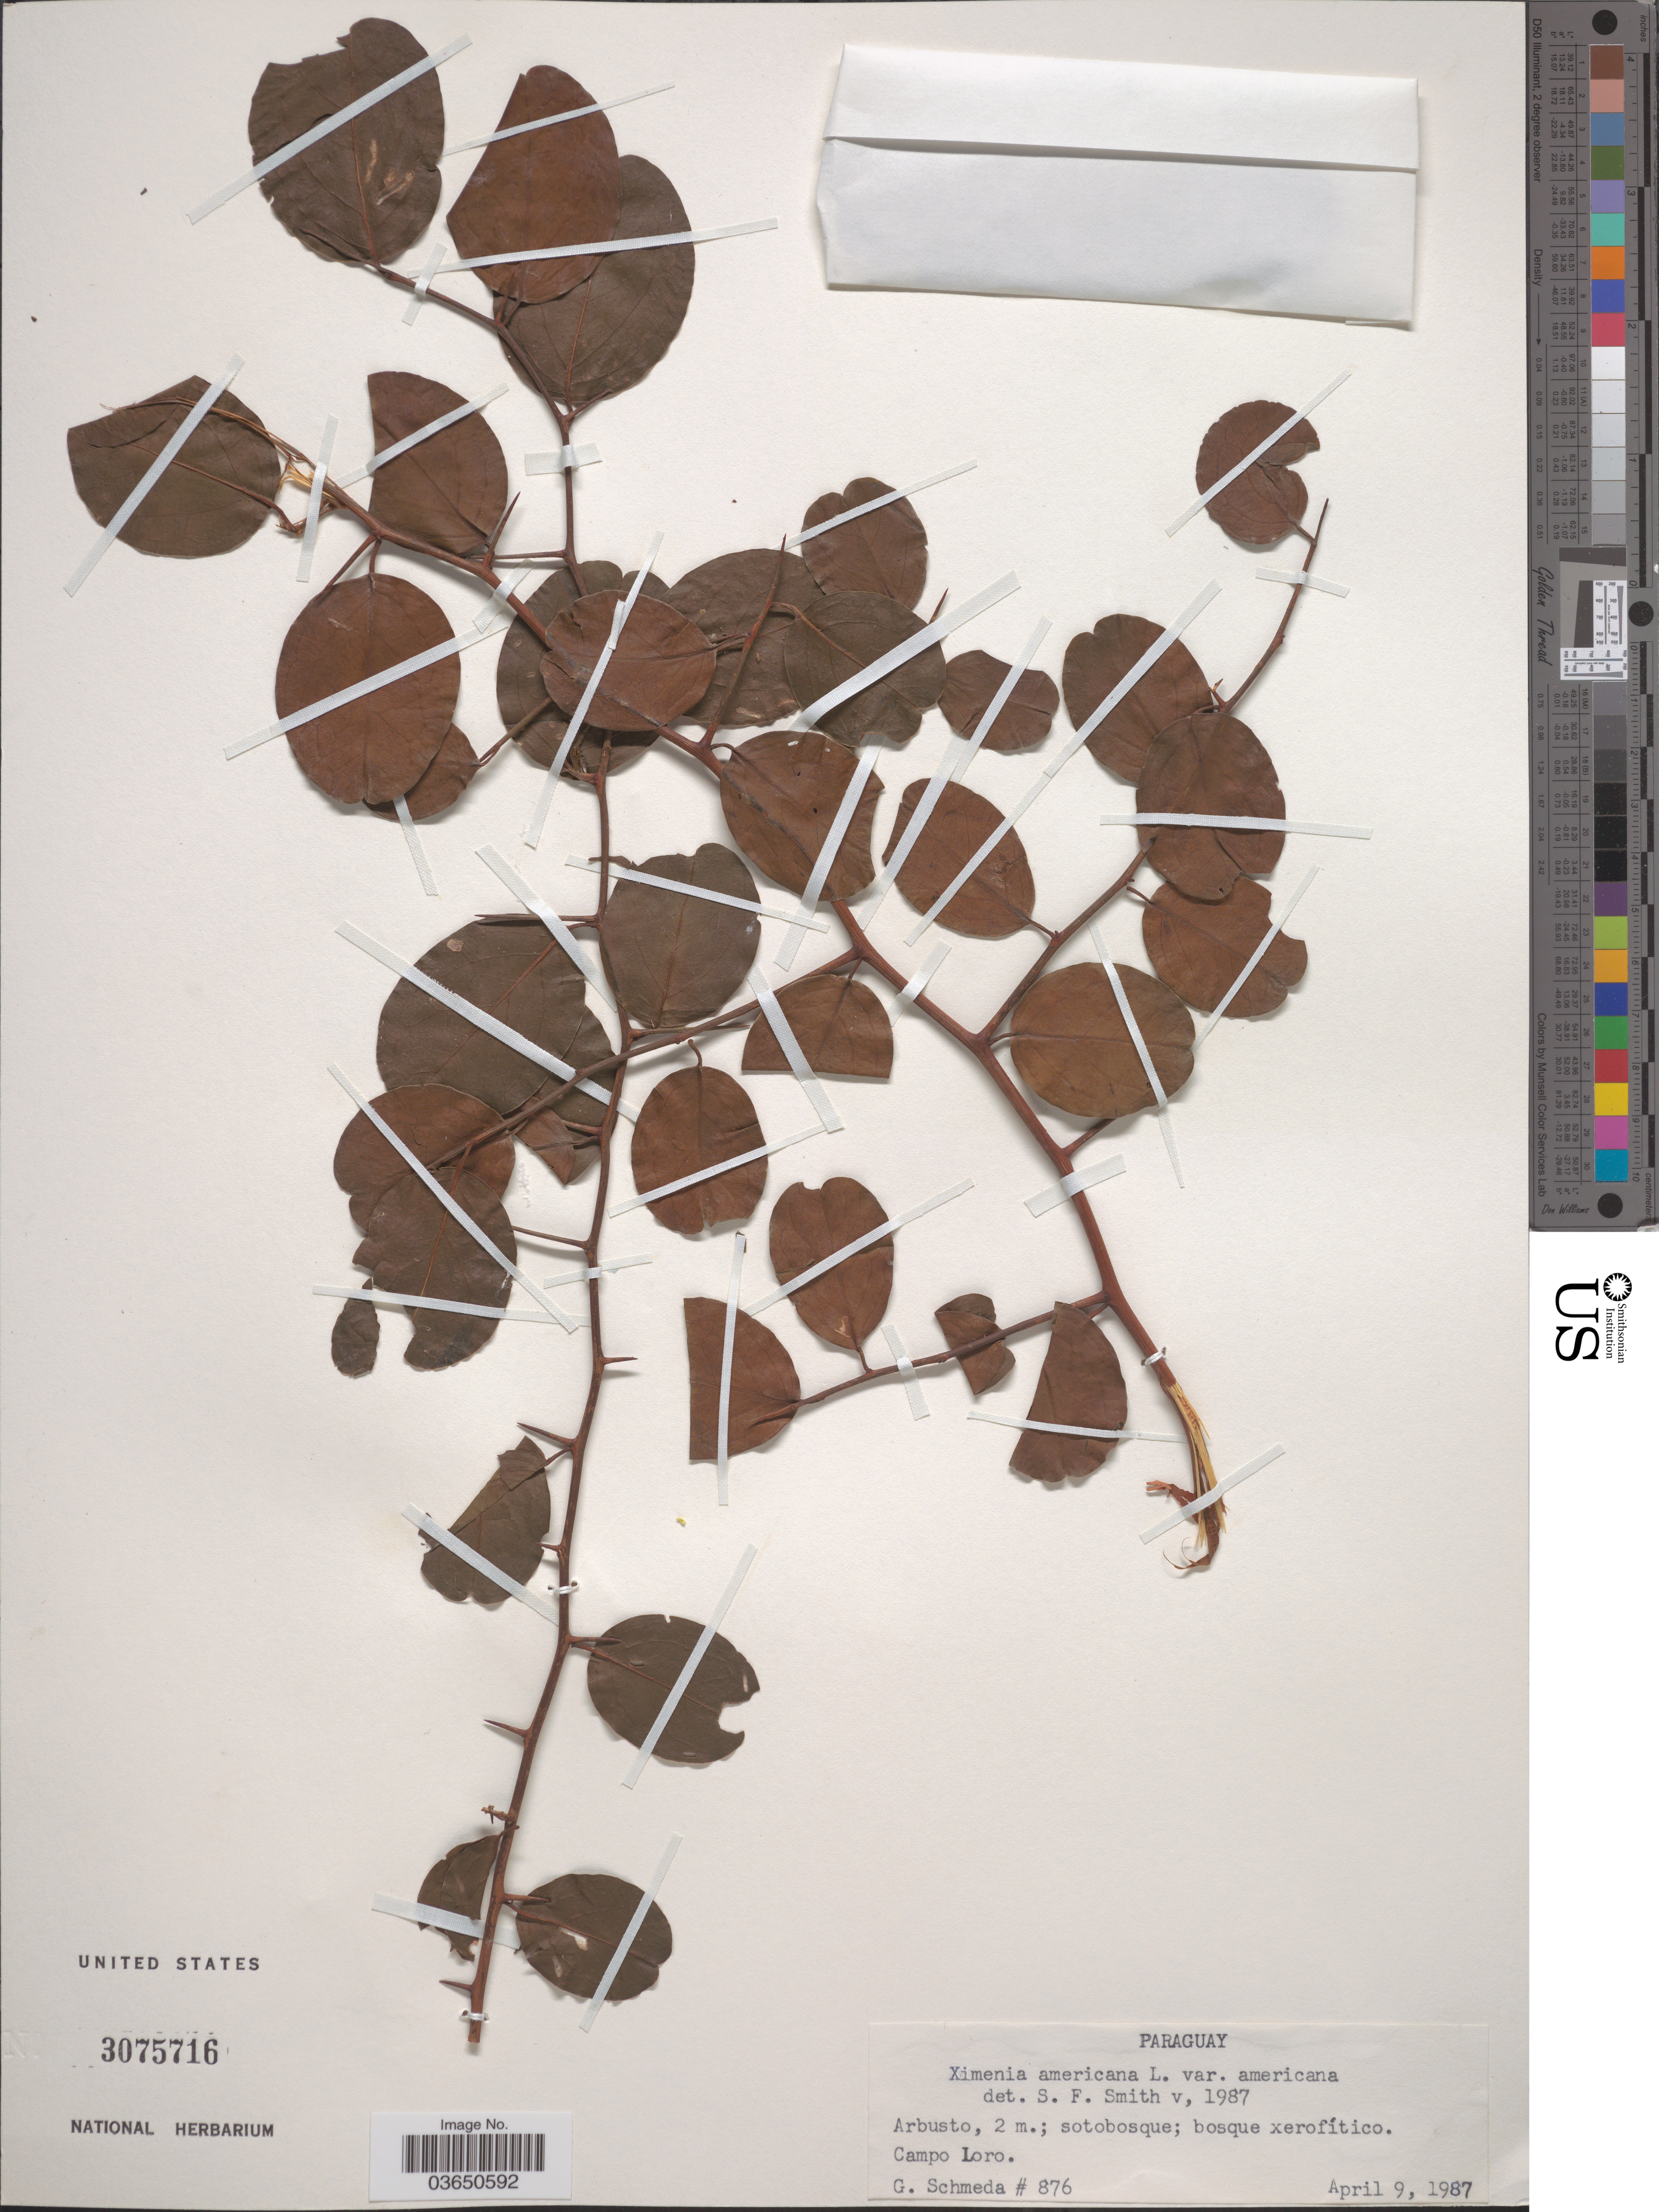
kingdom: Plantae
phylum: Tracheophyta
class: Magnoliopsida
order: Santalales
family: Ximeniaceae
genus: Ximenia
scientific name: Ximenia americana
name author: L.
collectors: G. Schmeda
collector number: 876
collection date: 1987-04-09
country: Paraguay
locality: Campo Loro.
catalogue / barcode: US 3075716